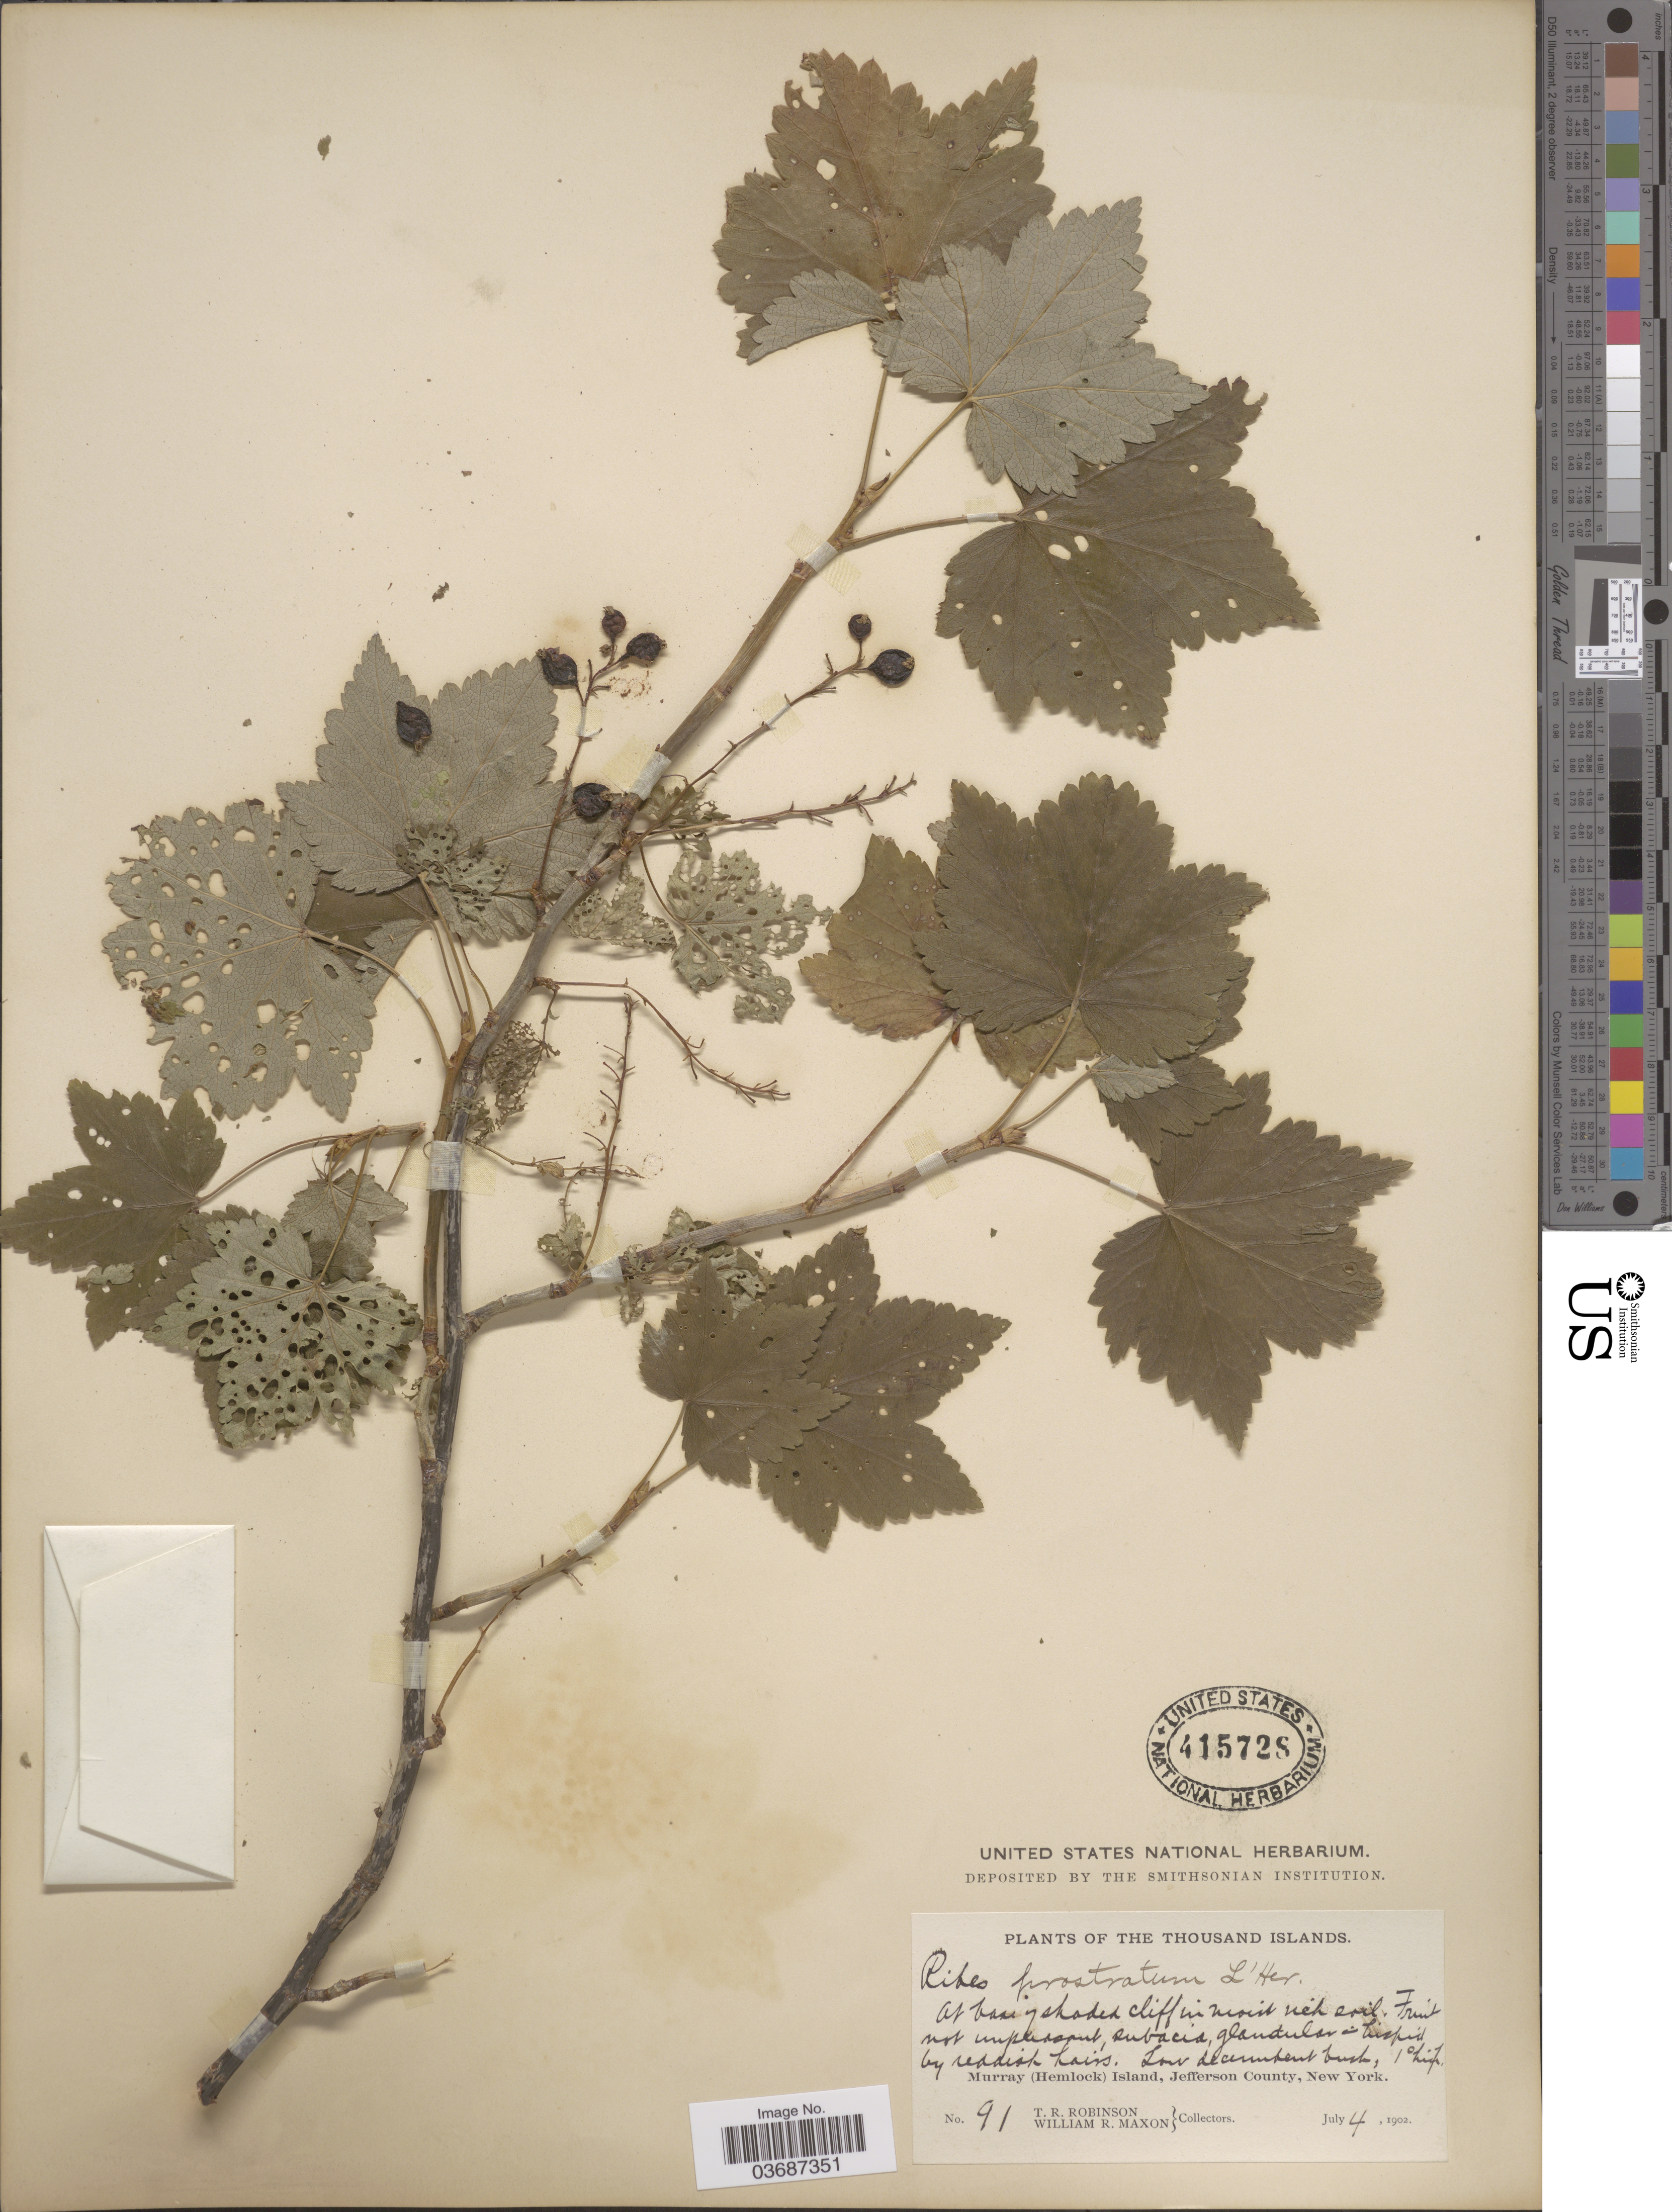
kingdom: Plantae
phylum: Tracheophyta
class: Magnoliopsida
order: Saxifragales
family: Grossulariaceae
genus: Ribes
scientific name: Ribes glandulosum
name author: Ruiz & Pav.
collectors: T. R. Robinson & W. R. Maxon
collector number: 91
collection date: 1902-07-04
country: United States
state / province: New York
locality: The Thousand Islands. Murray (Hemlock) Island, Jefferson County.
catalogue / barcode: US 415728